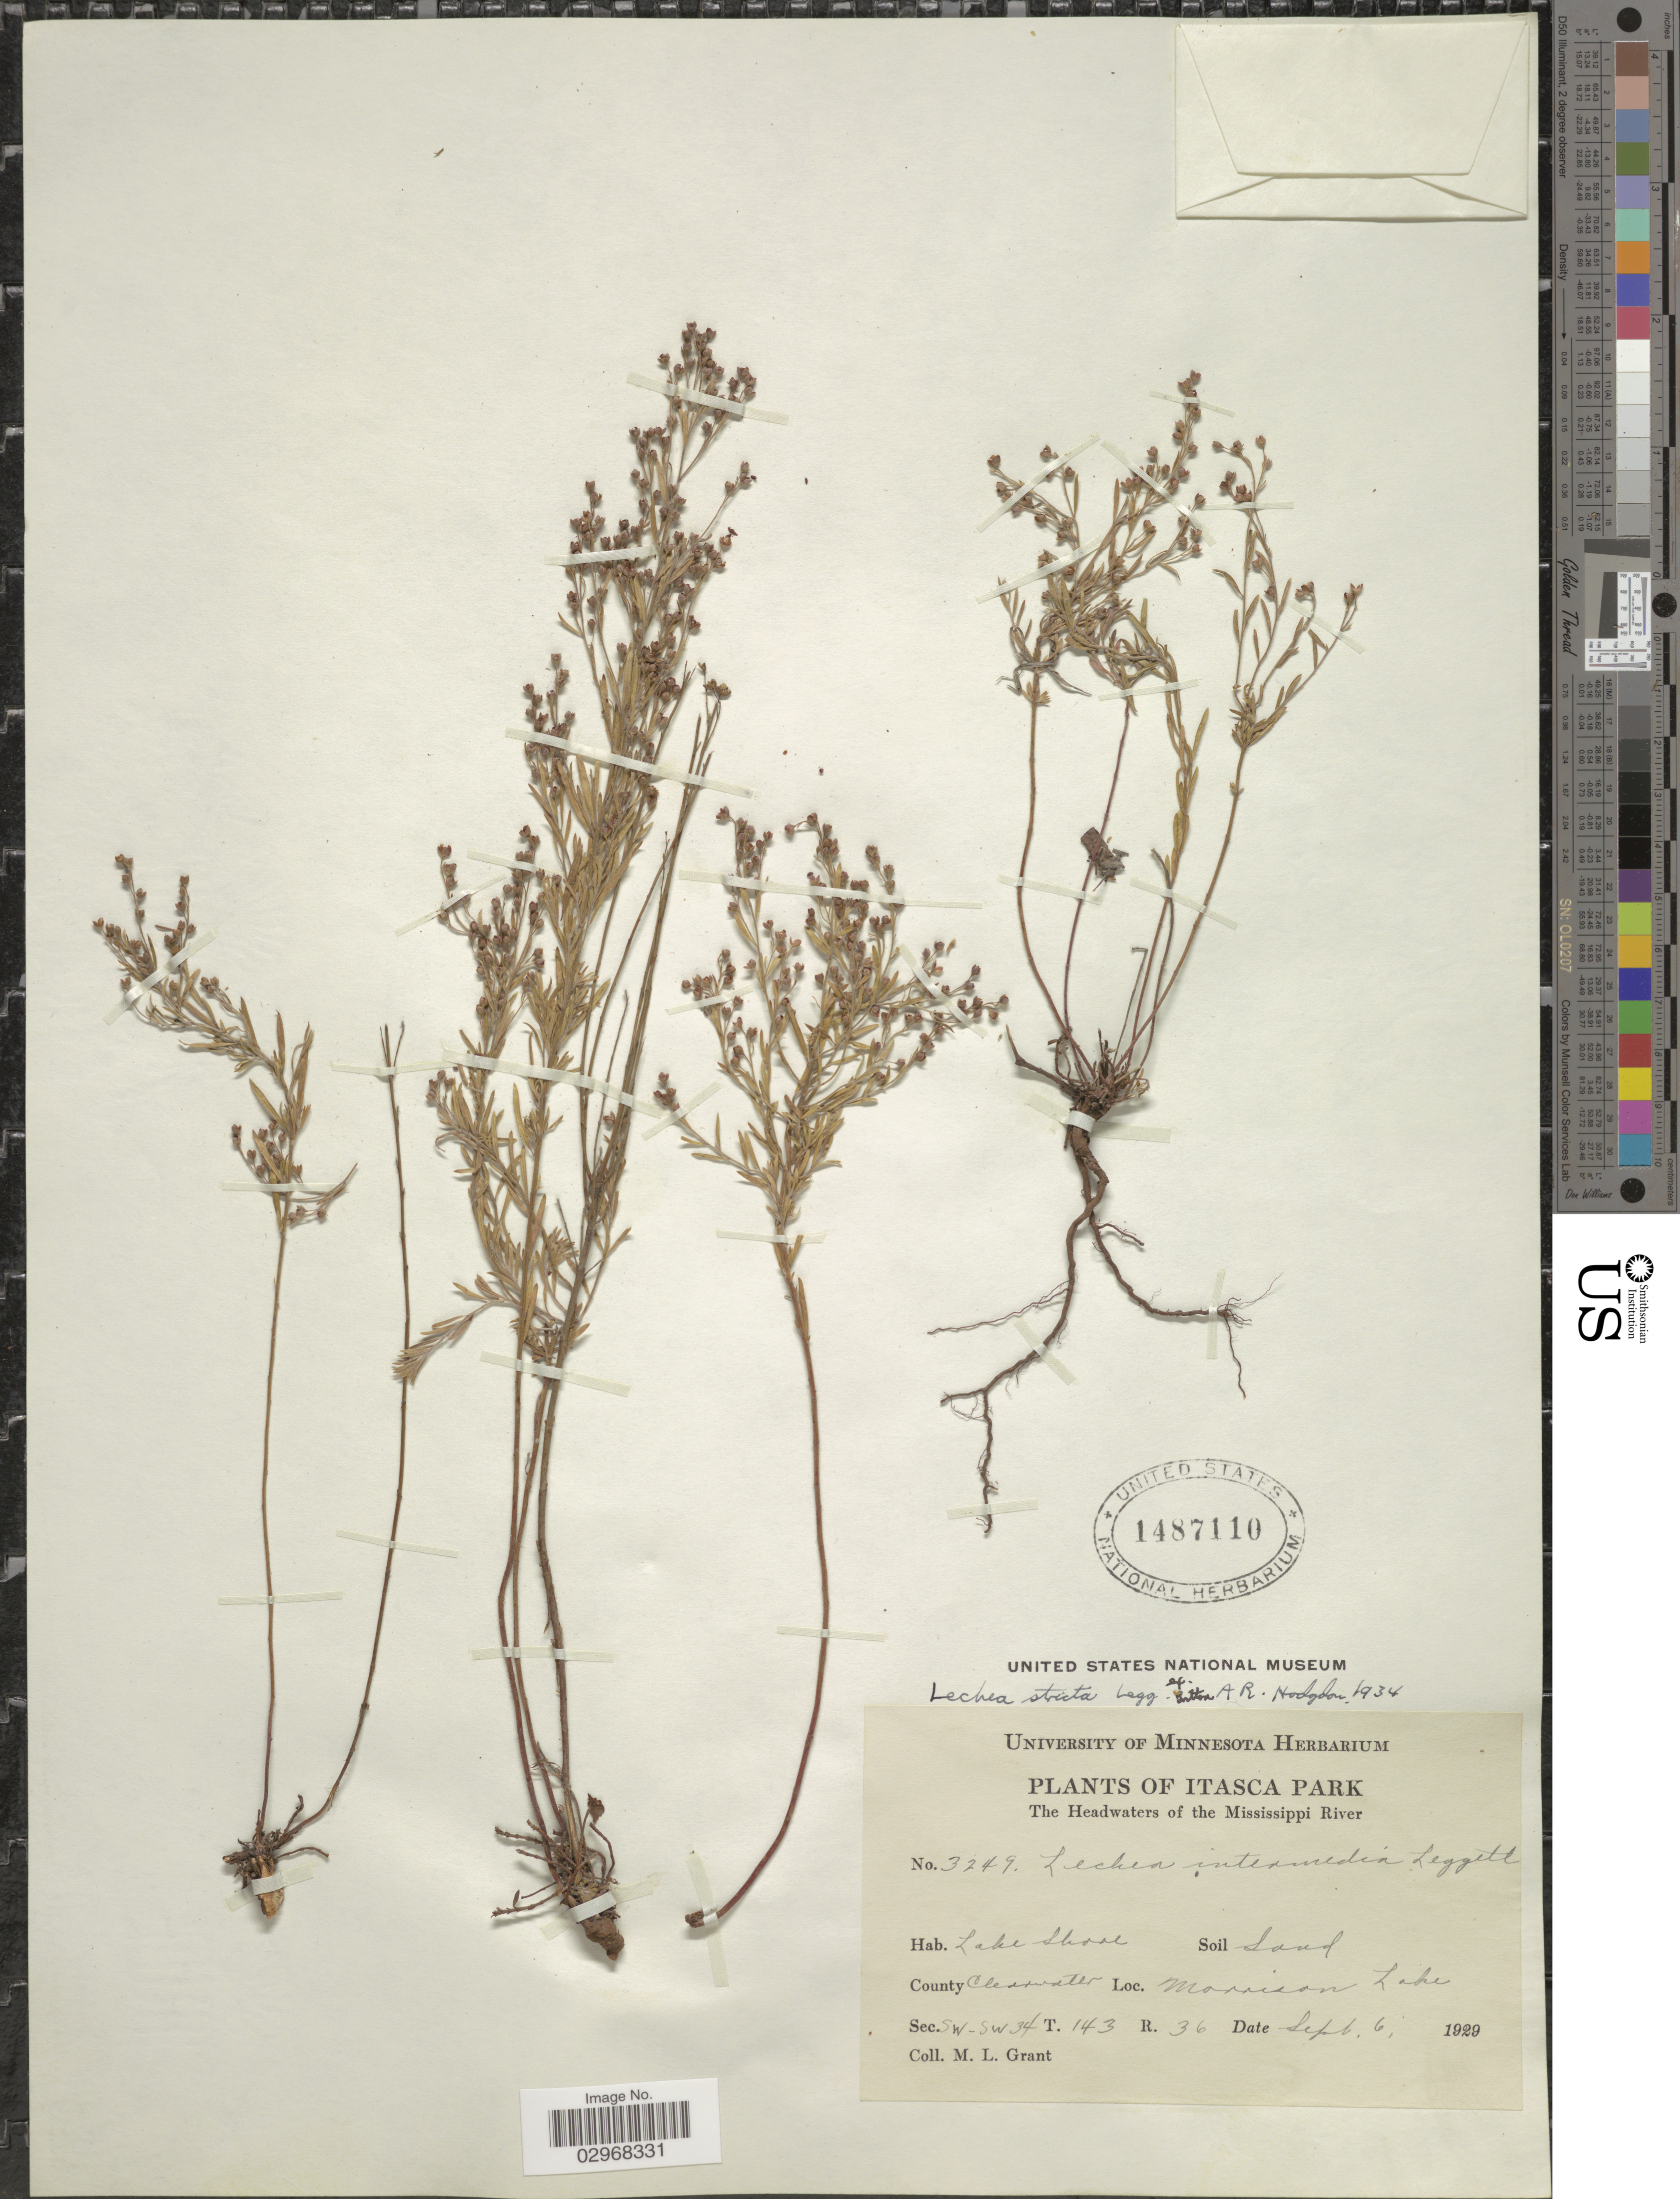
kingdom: Plantae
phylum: Tracheophyta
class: Magnoliopsida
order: Malvales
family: Cistaceae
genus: Lechea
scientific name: Lechea stricta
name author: Legg.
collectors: M. L. Grant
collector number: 3249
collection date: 1929-09-06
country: United States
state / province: Minnesota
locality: Itasca Park. The Headwaters of the Mississippi River. County Clearwater, Morrison Lake. Sec. SW - SW 34 T. 143 R. 36.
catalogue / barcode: US 1487110